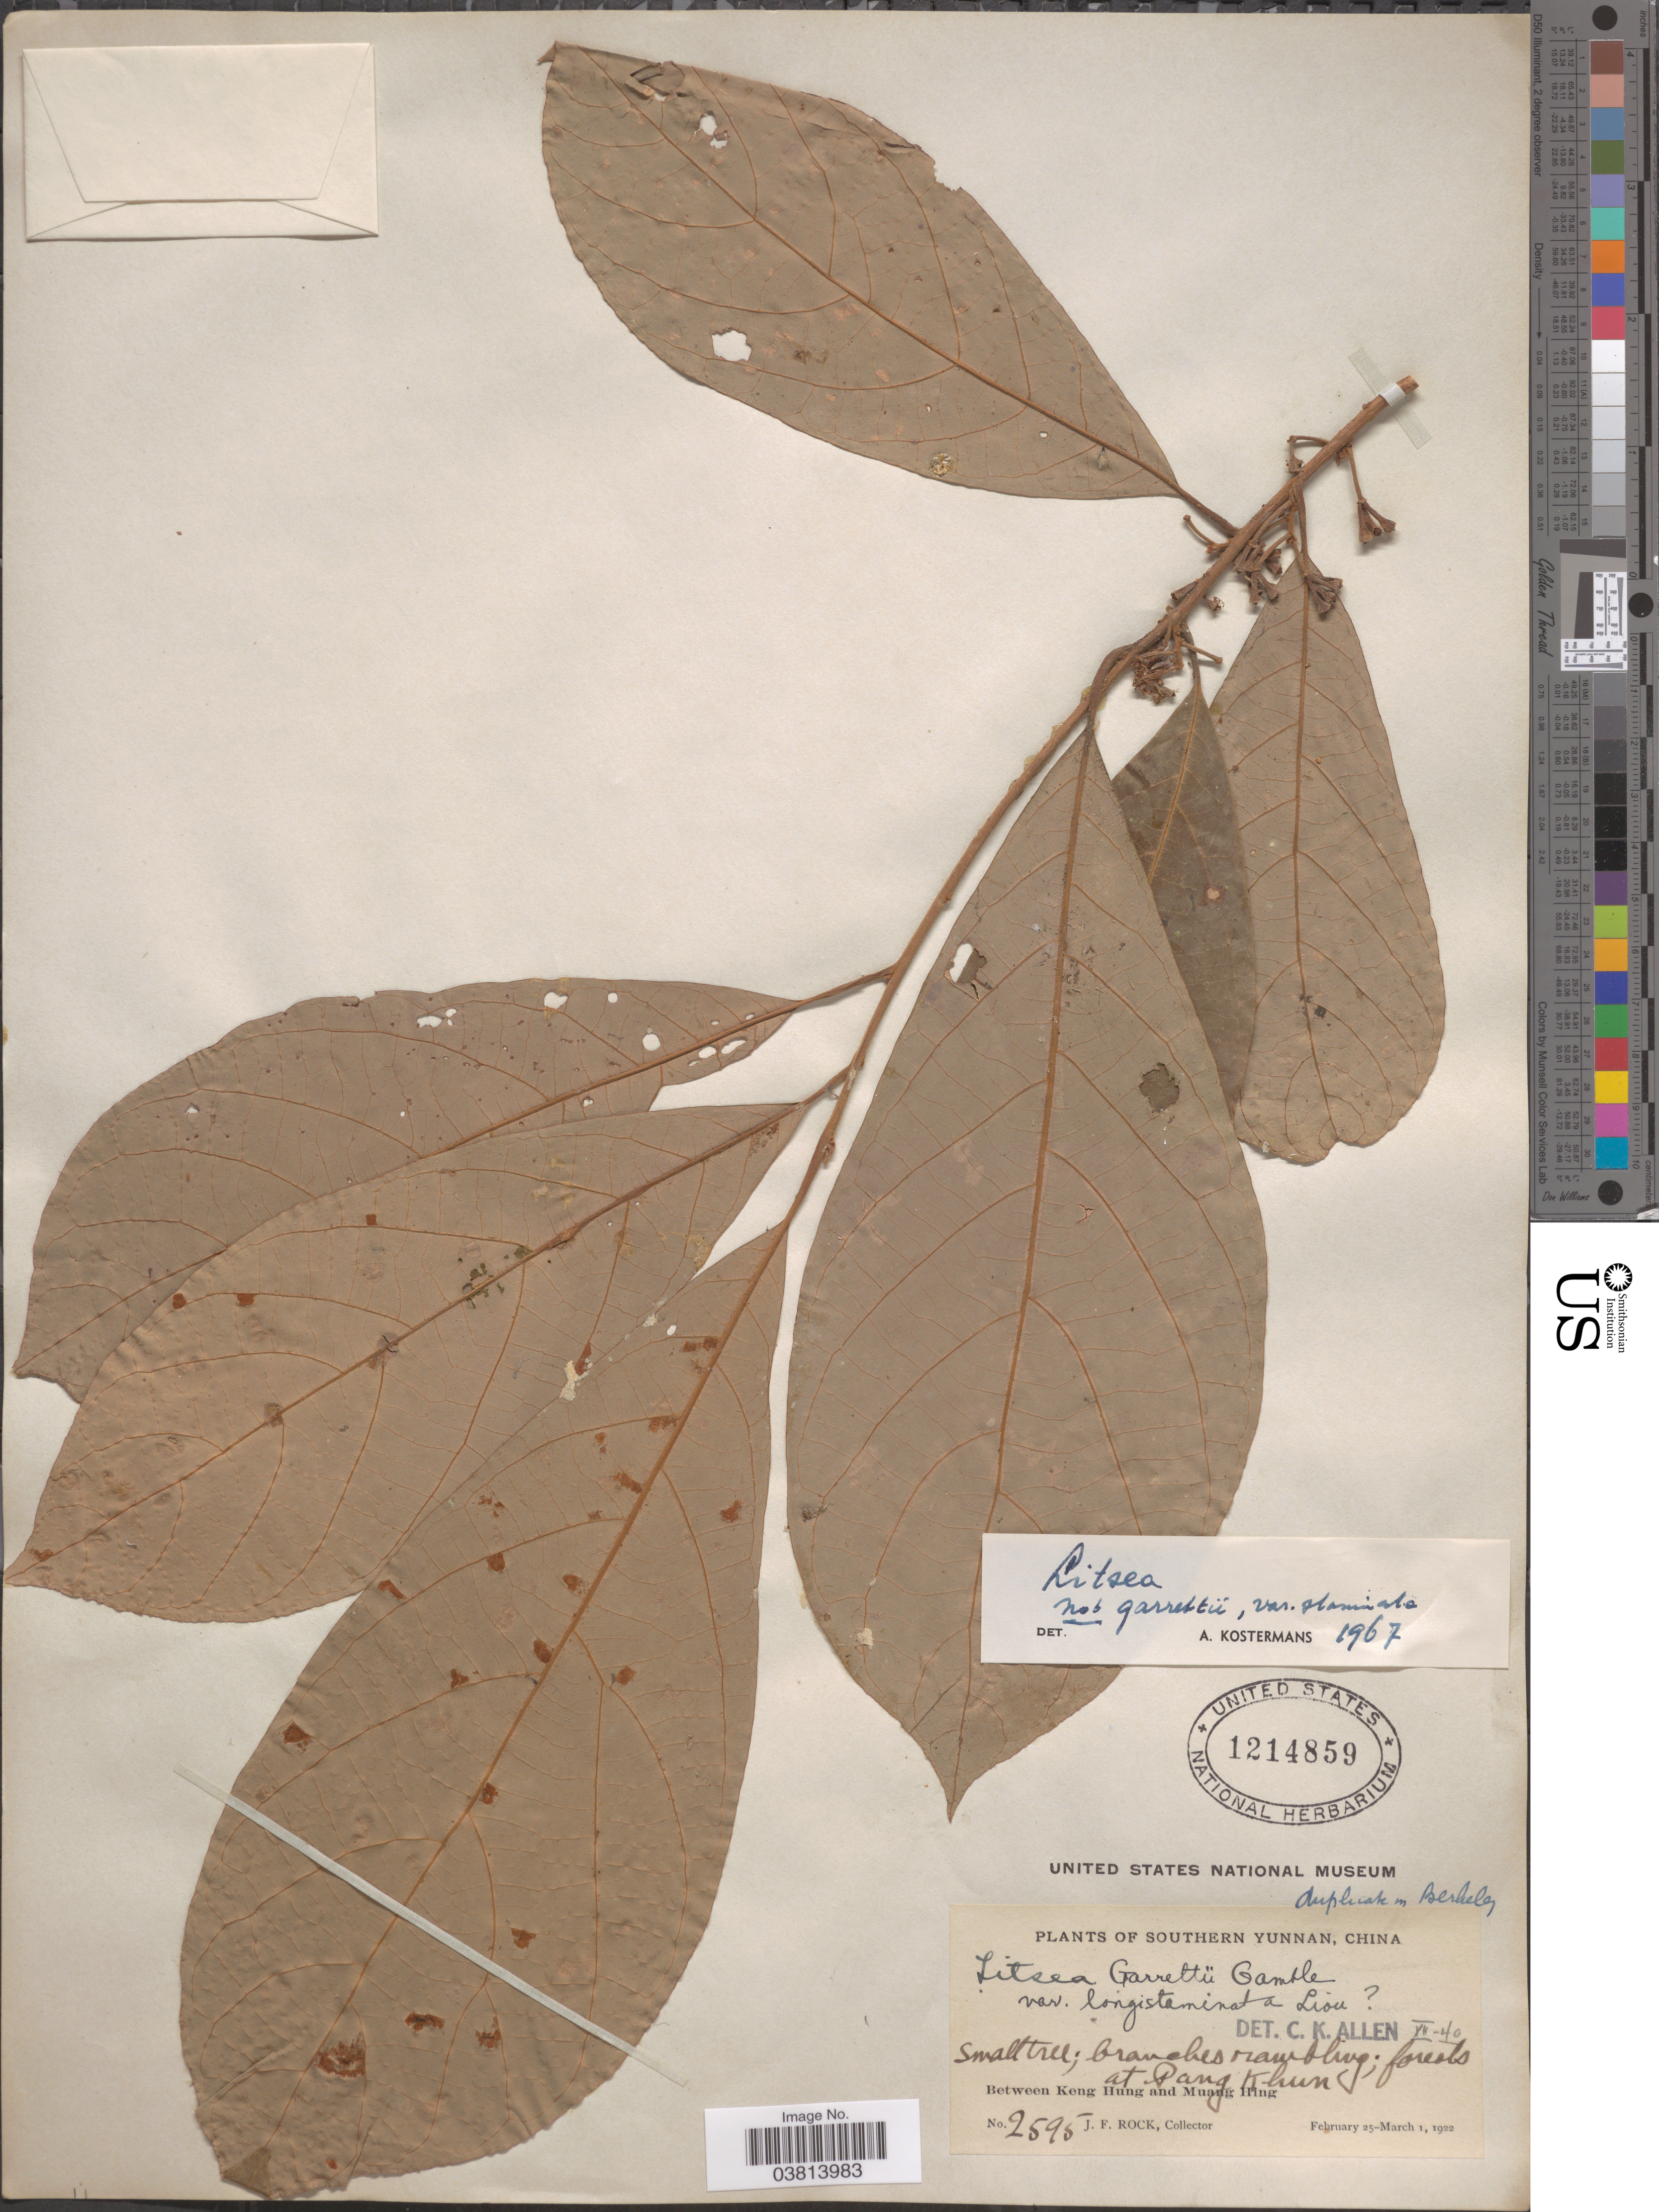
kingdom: Plantae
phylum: Tracheophyta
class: Magnoliopsida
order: Laurales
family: Lauraceae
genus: Litsea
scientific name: Litsea sp.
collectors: J. Rock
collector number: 2595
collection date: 1922-02-25/1922-03-01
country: China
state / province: Yunnan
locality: Southern Yunnan. Forests at Pang Khun. Between Keng Hung and Muang Hing.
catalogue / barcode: US 1214859